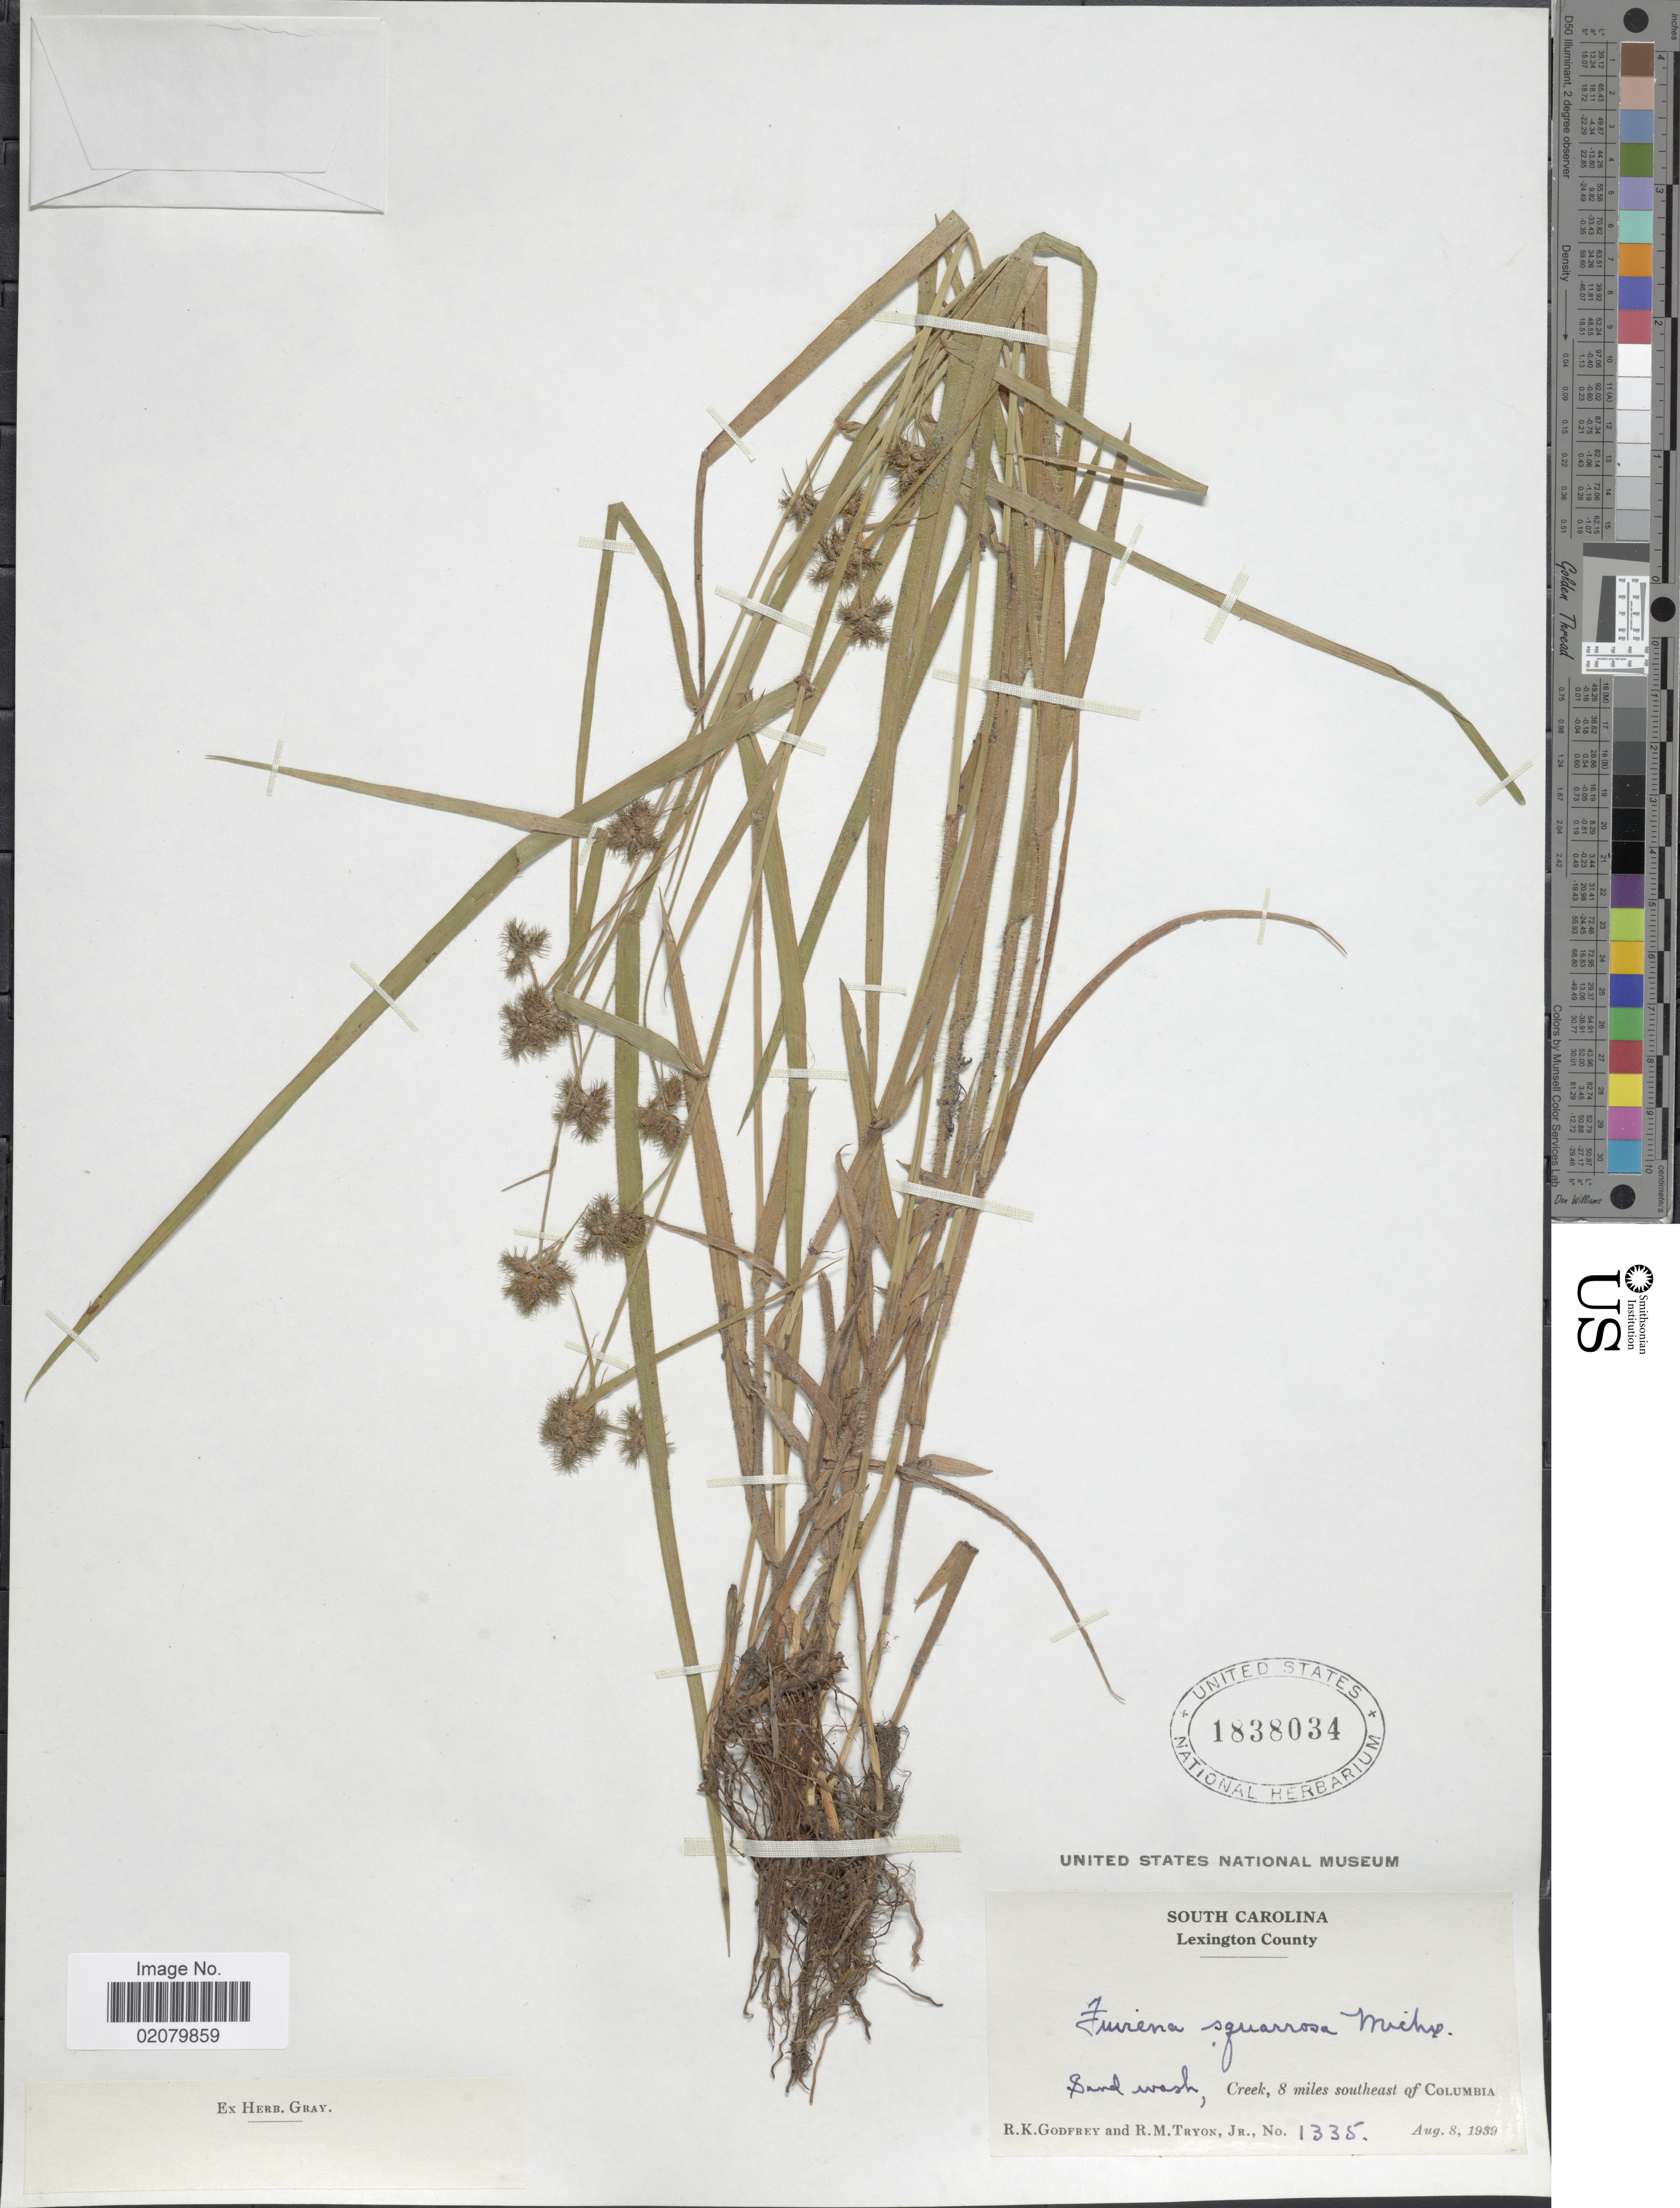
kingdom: Plantae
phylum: Tracheophyta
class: Liliopsida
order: Poales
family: Cyperaceae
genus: Fuirena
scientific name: Fuirena squarrosa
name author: Michx.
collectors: R. K. Godfrey & R. M. Tryon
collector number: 1335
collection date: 1939-08-08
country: United States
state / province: South Carolina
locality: Lexington County, Creek, 8 miles southeast of Columbia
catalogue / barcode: US 1838034